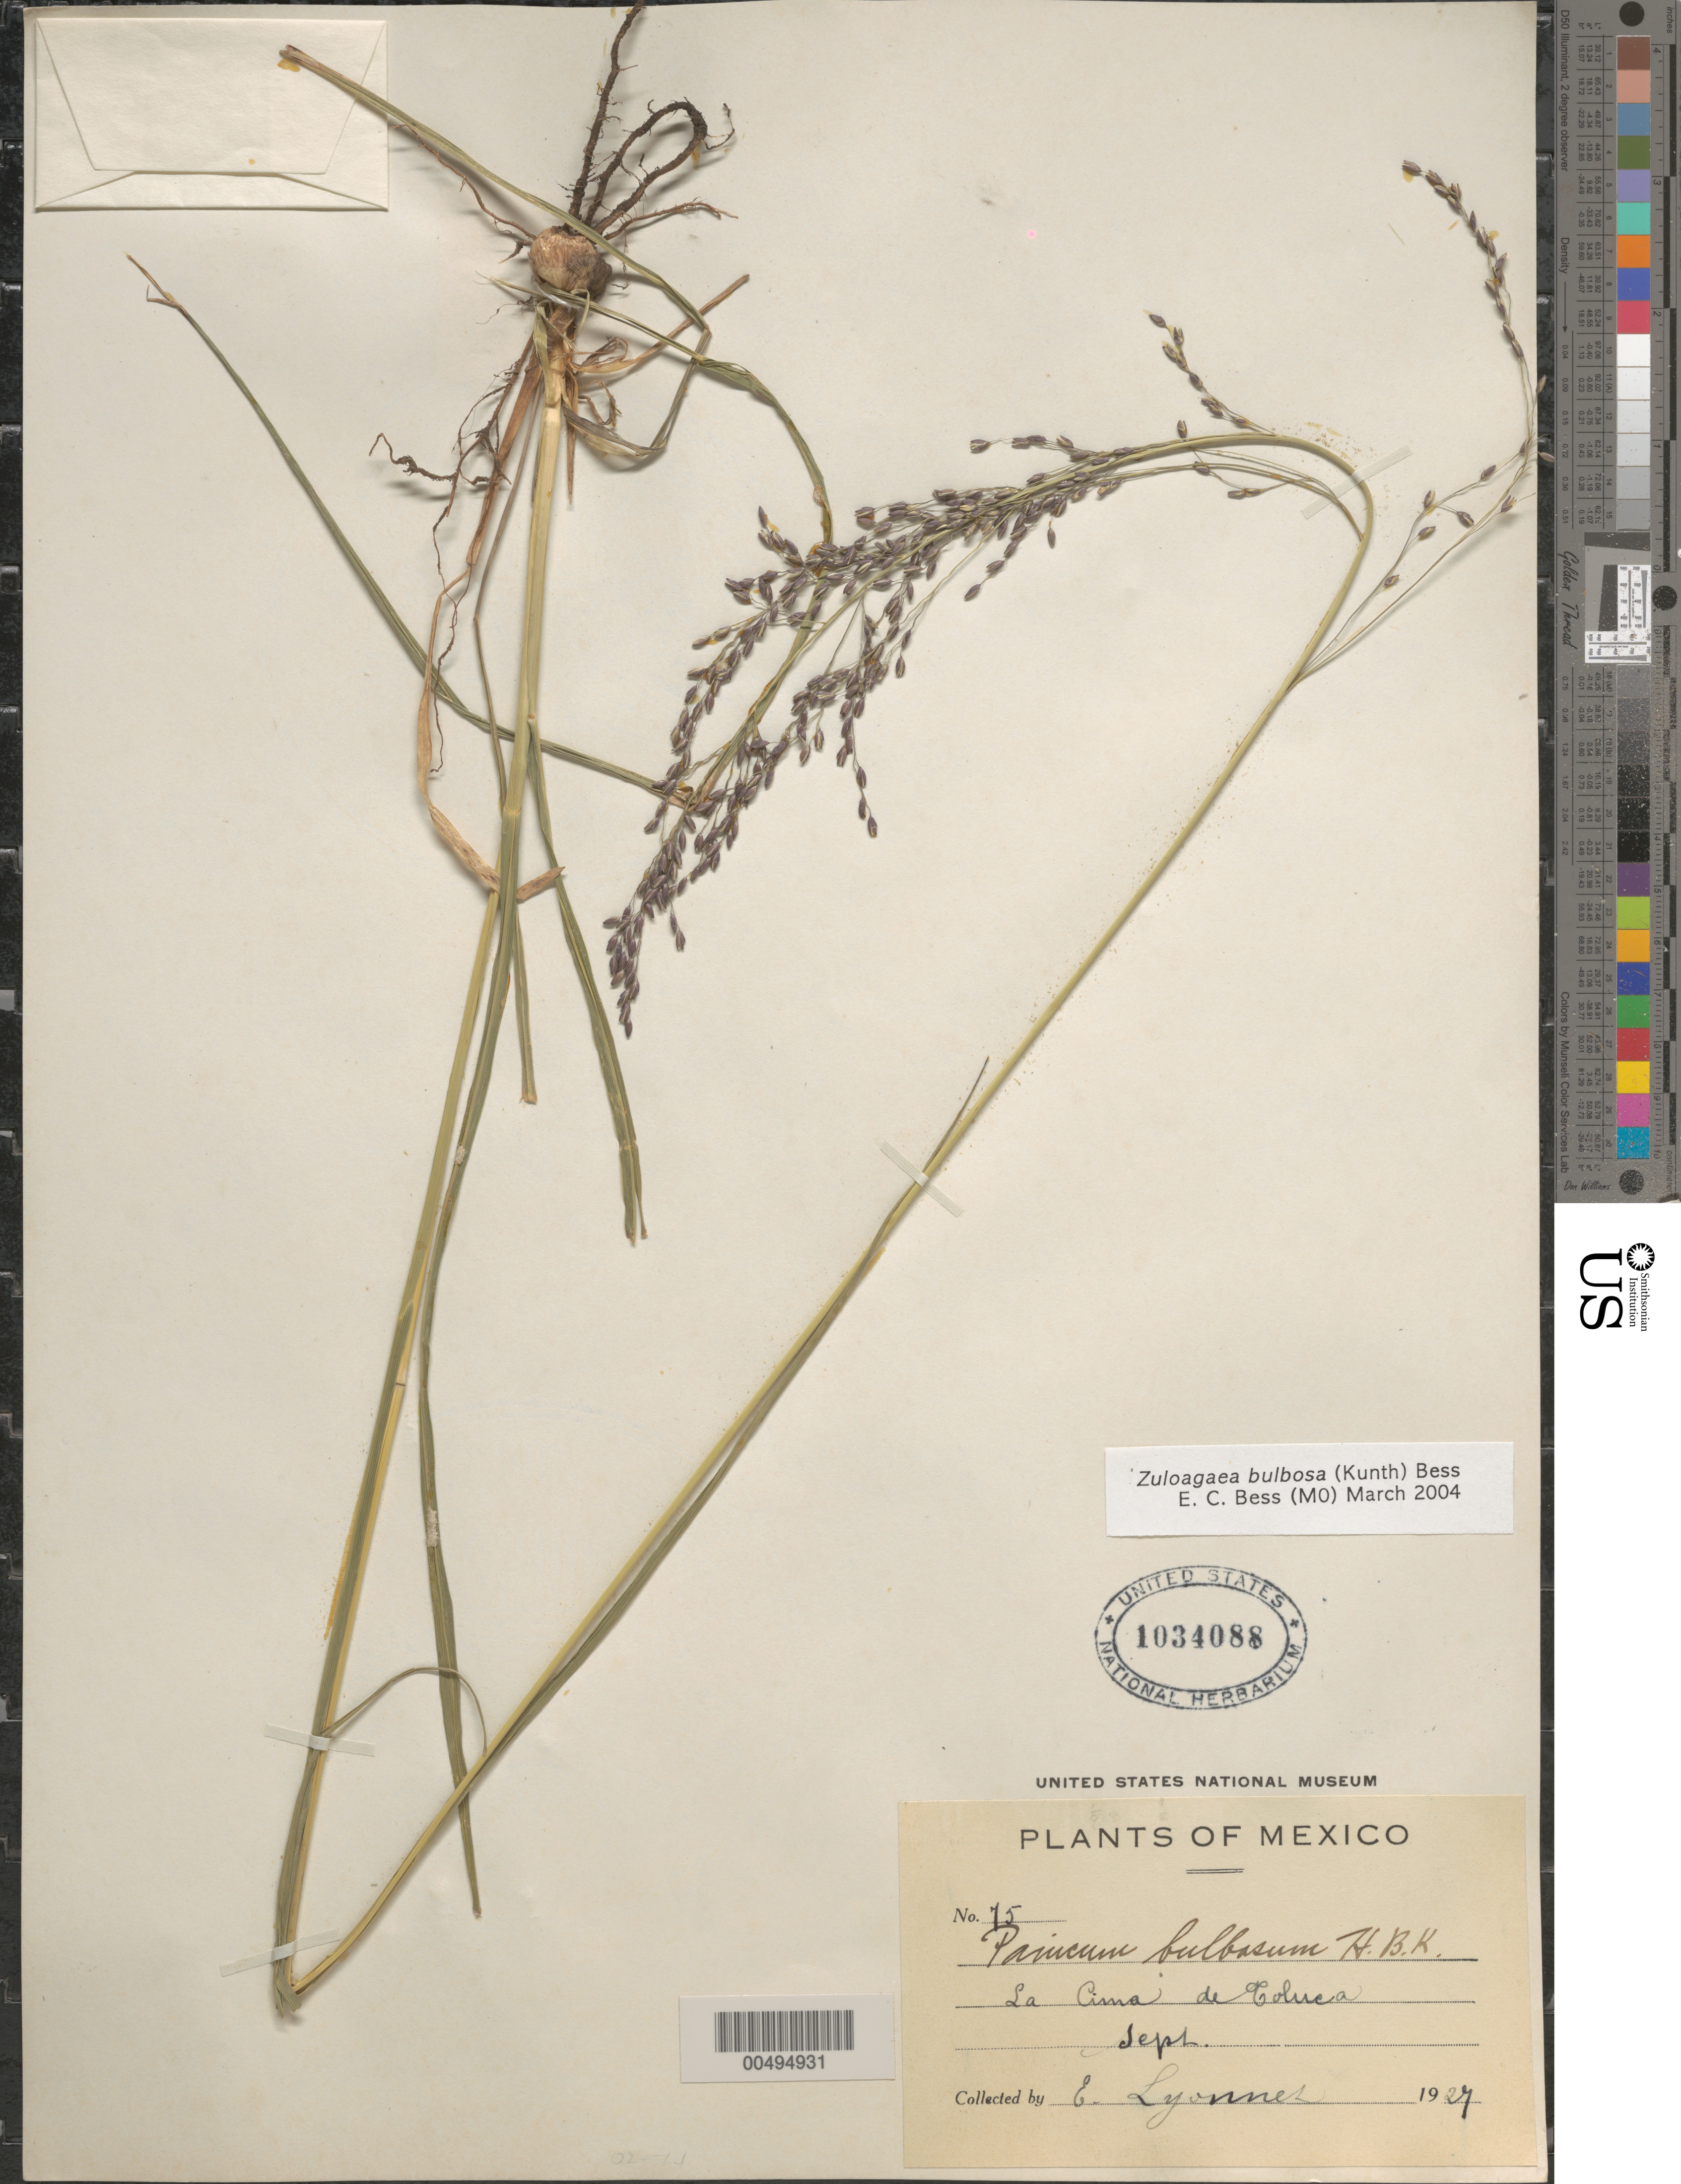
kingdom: Plantae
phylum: Tracheophyta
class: Liliopsida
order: Poales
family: Poaceae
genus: Panicum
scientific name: Panicum bulbosum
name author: Kunth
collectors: Bro. E. Lyonnet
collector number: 75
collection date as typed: Sep 1927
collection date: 1927-09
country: Mexico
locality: La Cima de Toluca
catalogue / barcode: US 1034088